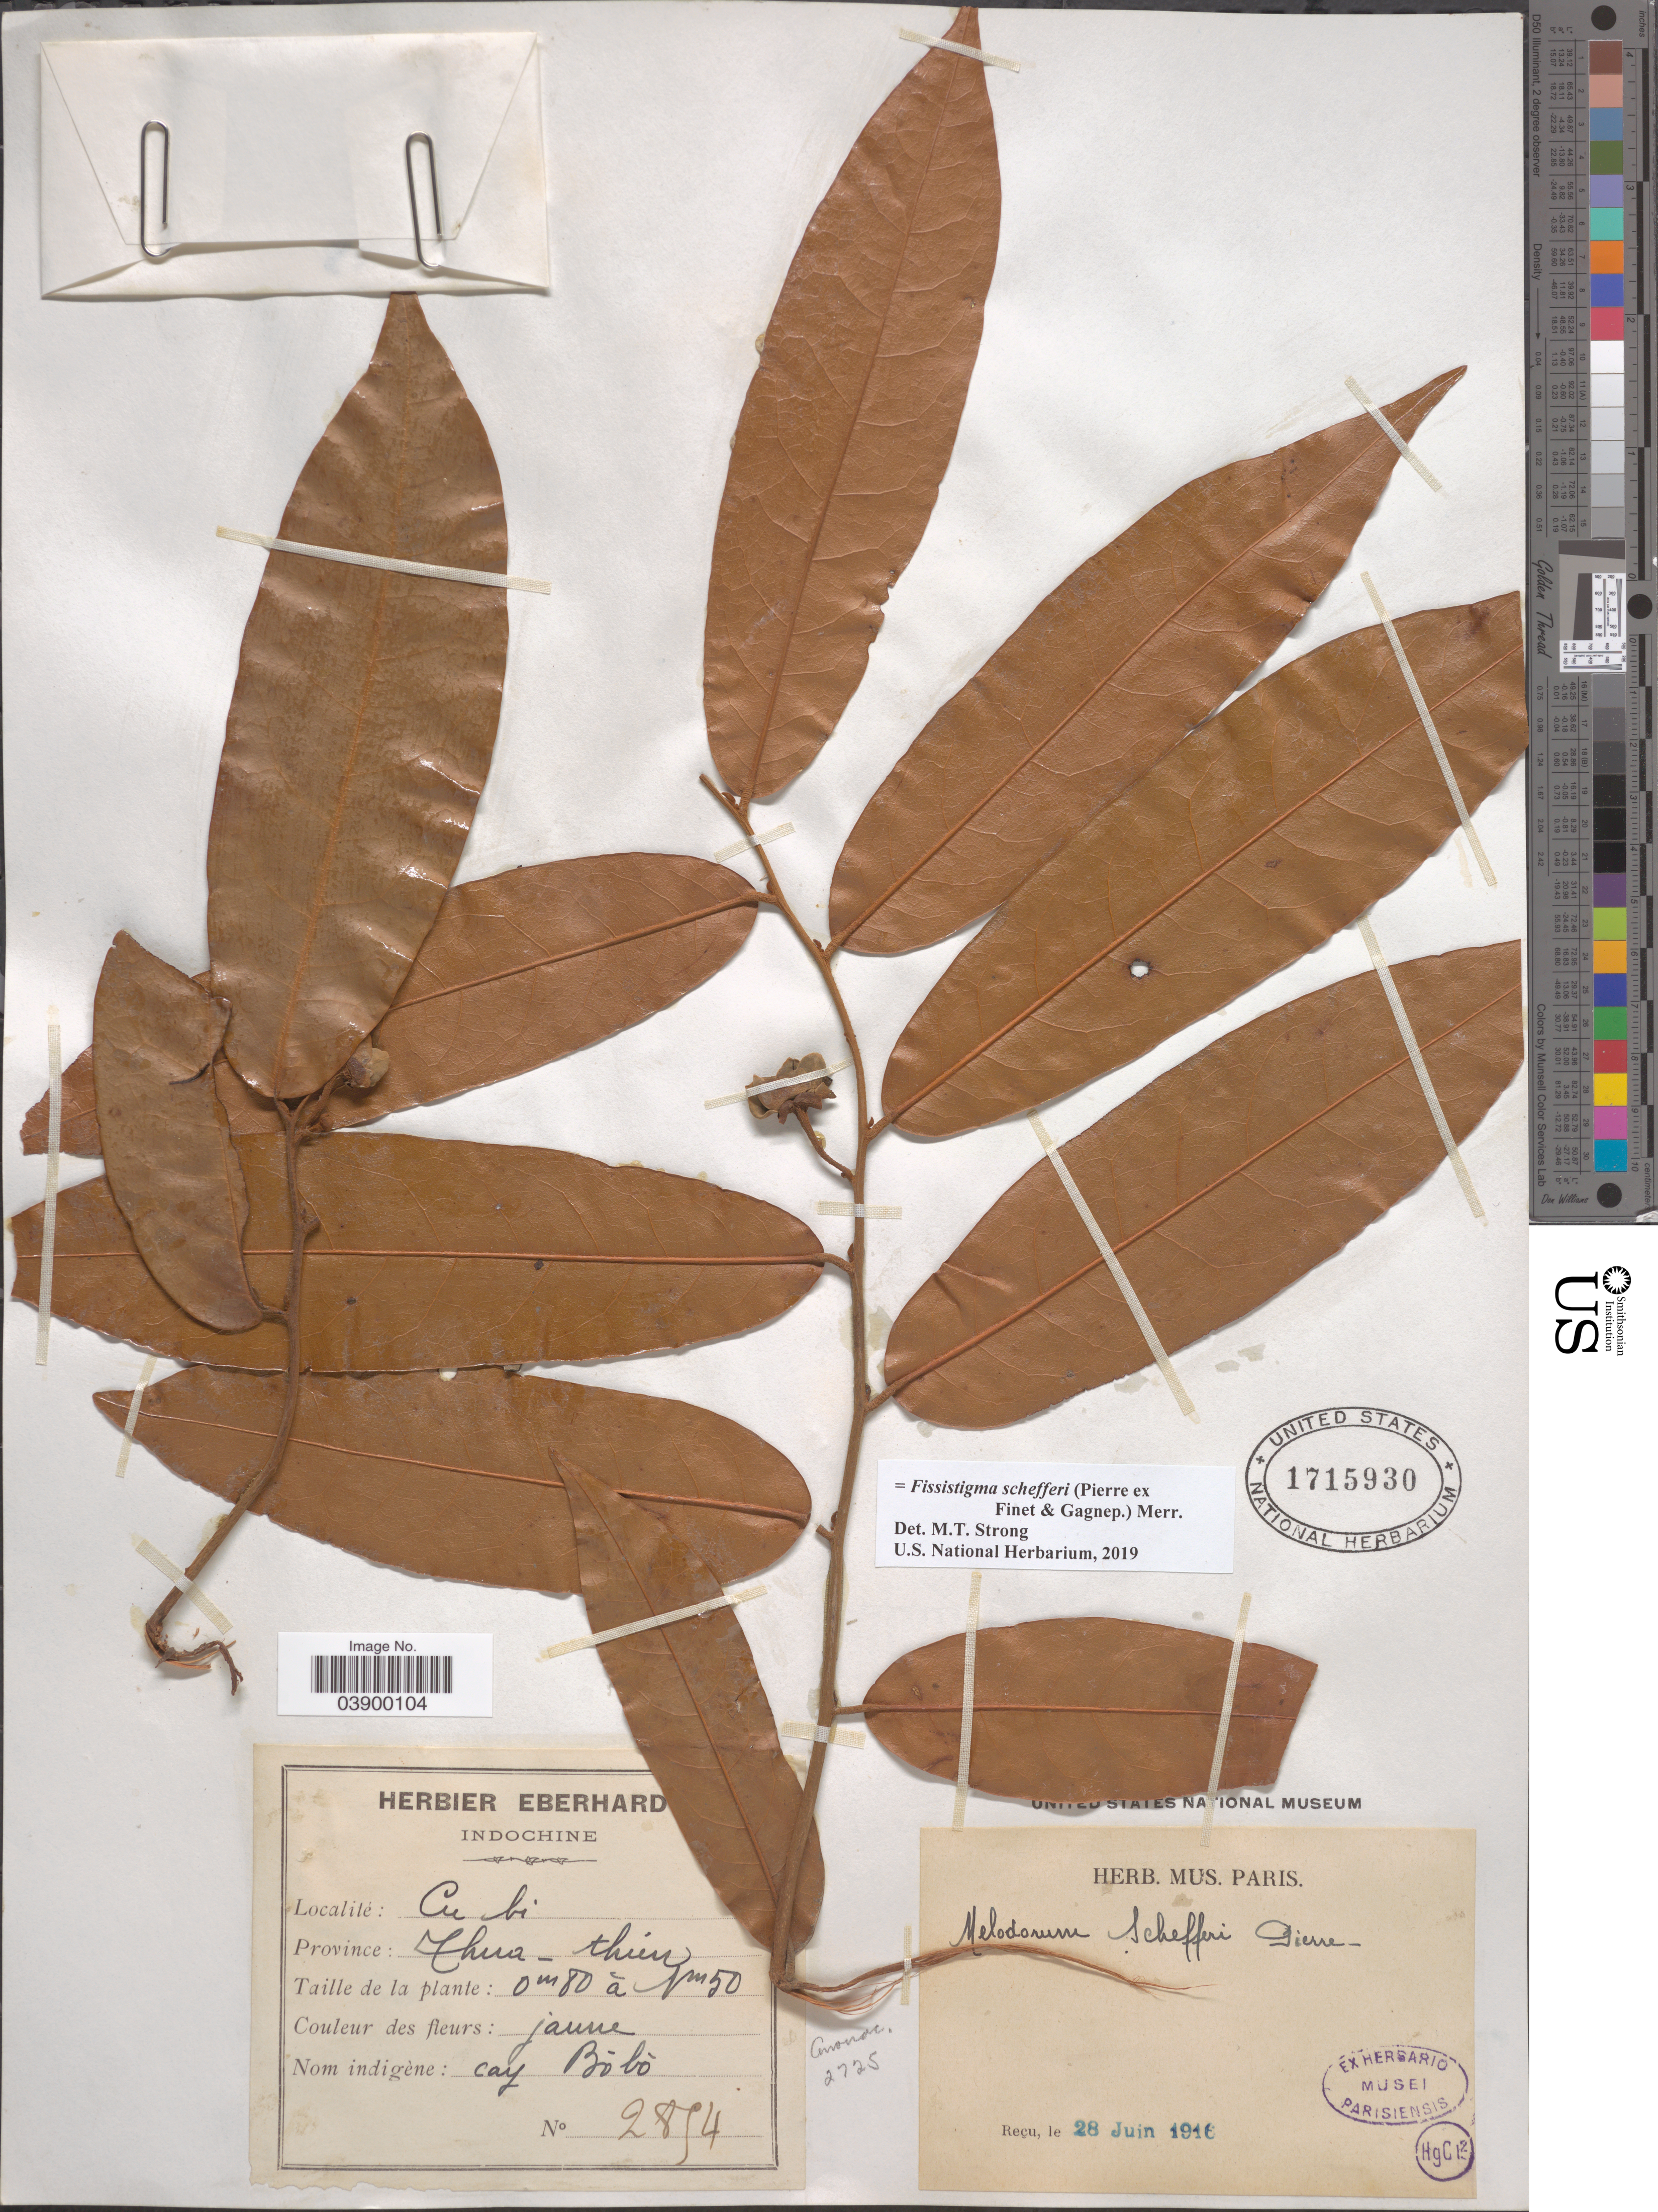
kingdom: Plantae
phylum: Tracheophyta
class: Magnoliopsida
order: Magnoliales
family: Annonaceae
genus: Fissistigma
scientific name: Fissistigma schefferi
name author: (Pierre ex Finet & Gagnep.) Merr.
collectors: ex herb. Eberhardt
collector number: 2854*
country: Vietnam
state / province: Thua Thien-Hue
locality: Cu bi [interpreted]. Province: Thua-thien.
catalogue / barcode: US 1715930